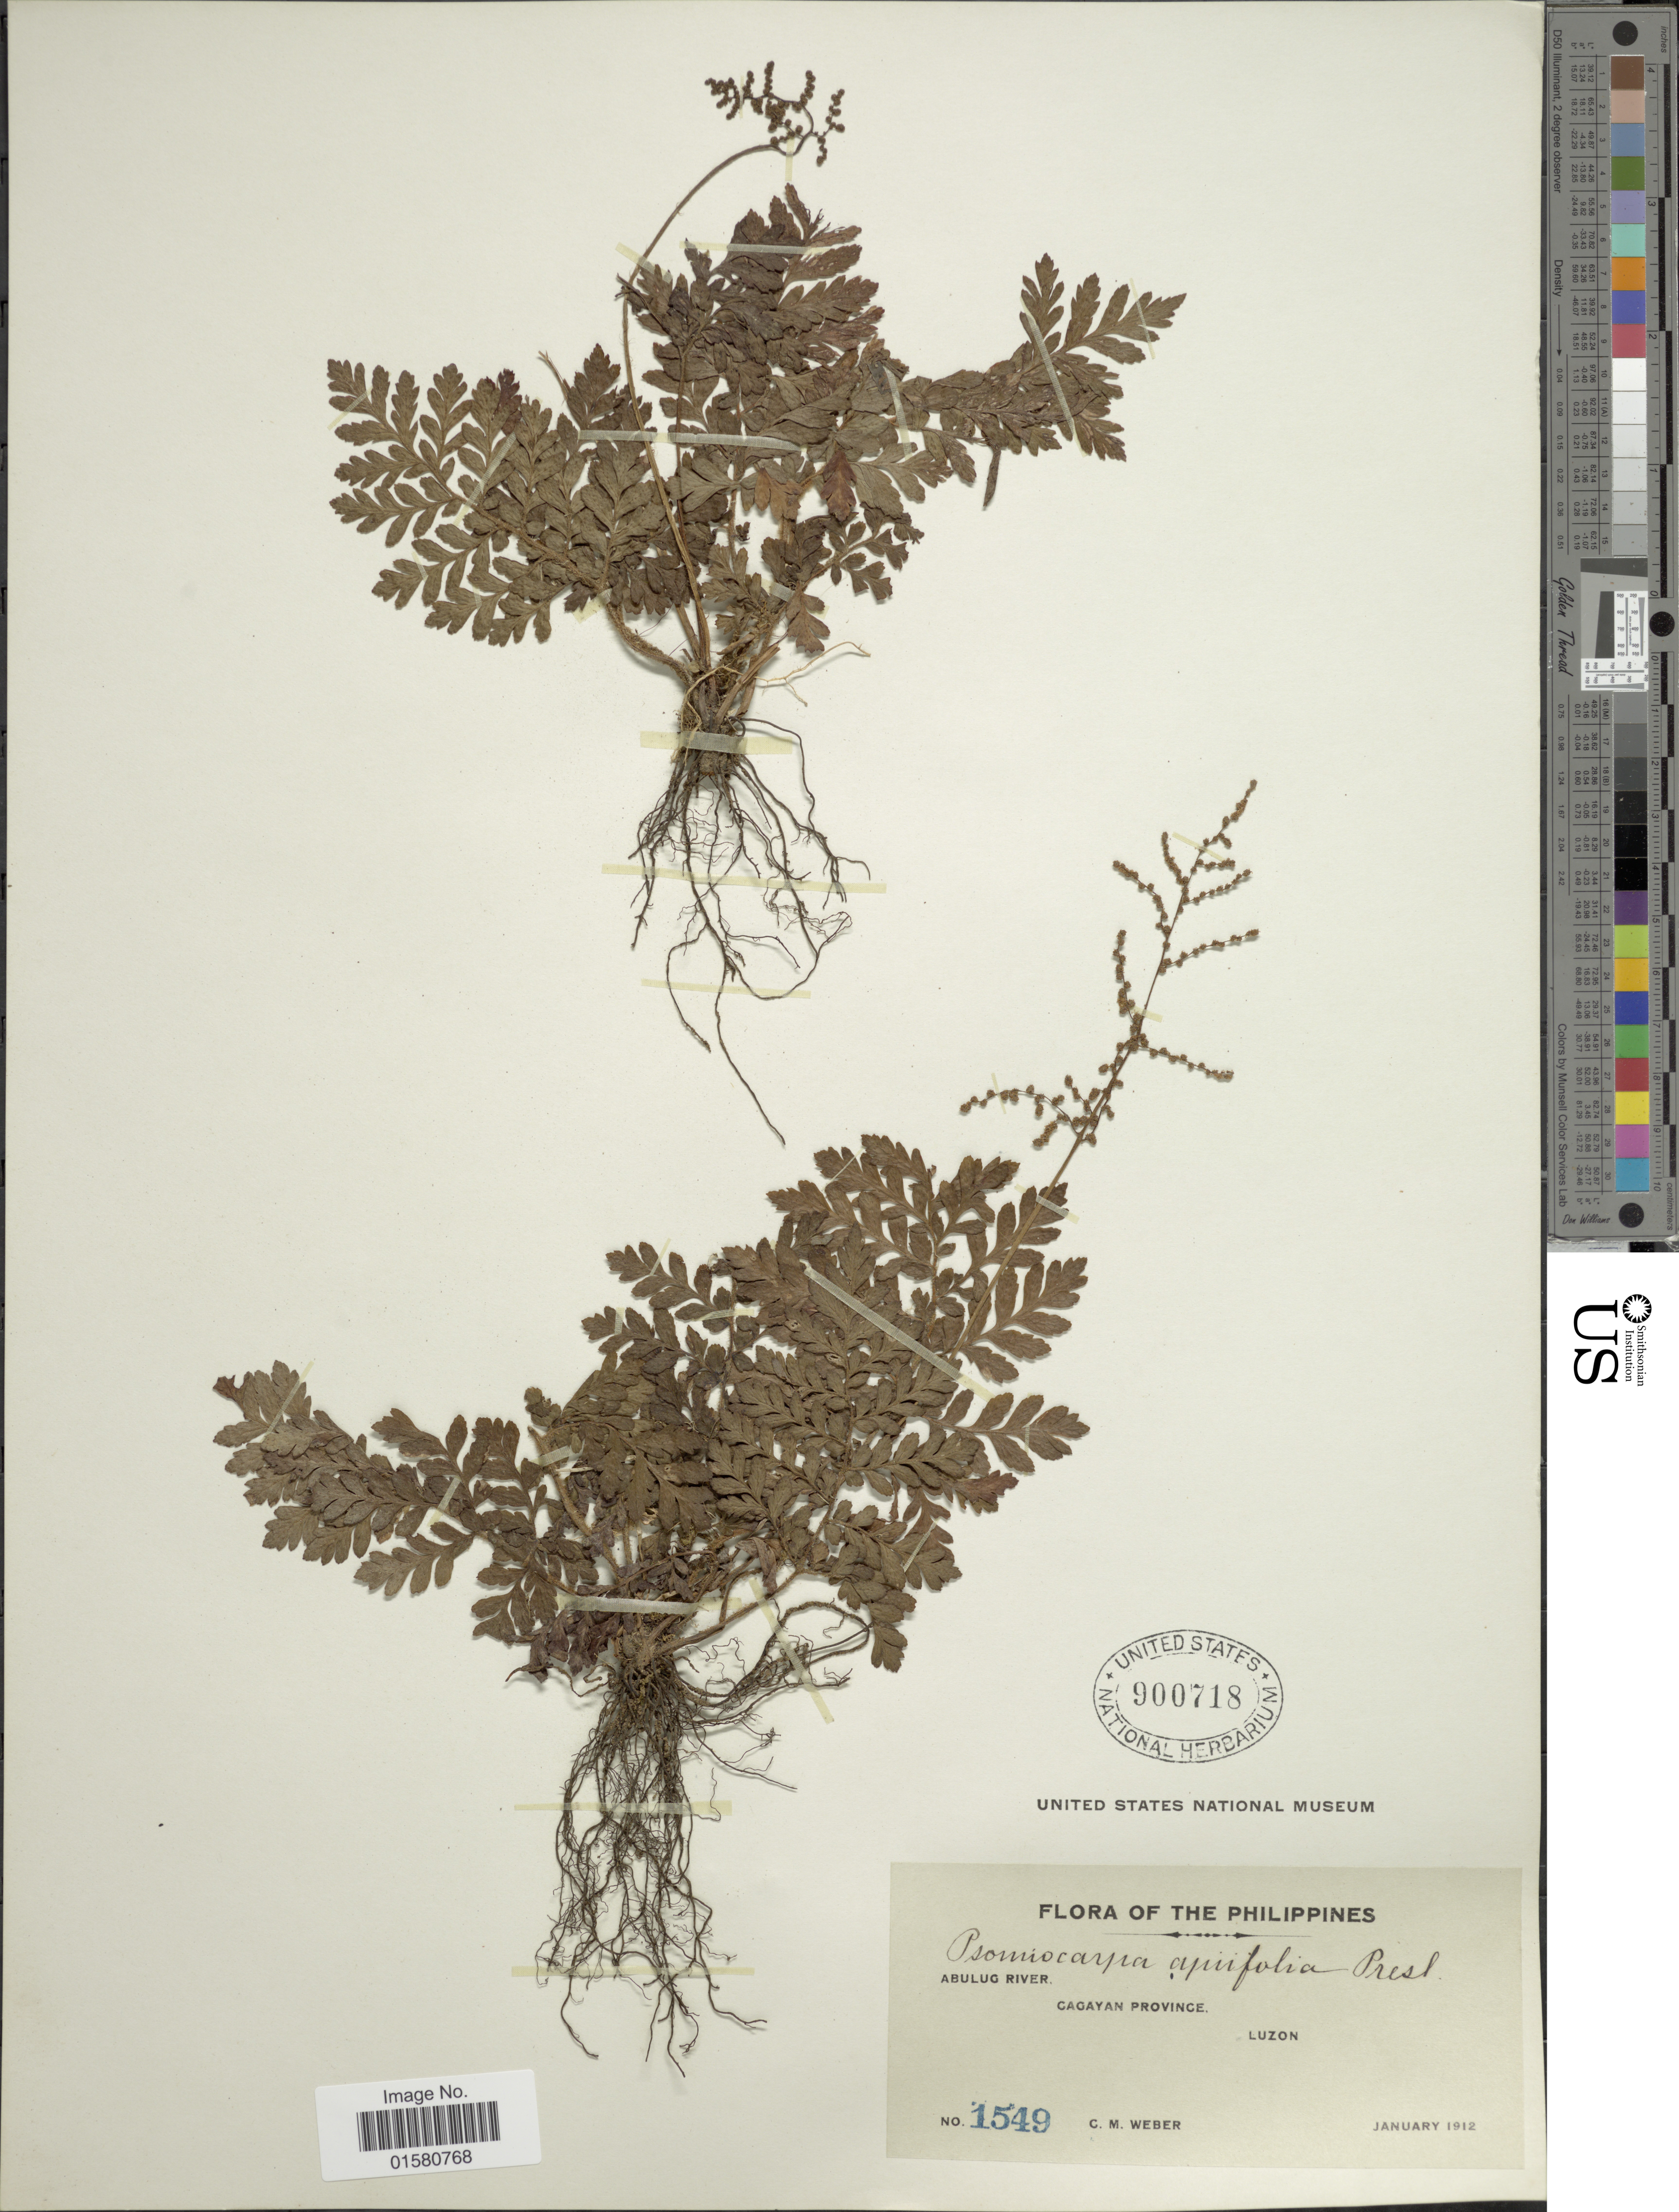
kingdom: Plantae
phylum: Tracheophyta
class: Polypodiopsida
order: Polypodiales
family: Tectariaceae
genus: Tectaria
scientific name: Tectaria apiifolia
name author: (Schkuhr) Copel.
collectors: C. M. Weber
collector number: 1549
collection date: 1912-01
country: Philippines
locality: Abulug River, Cagayan Province. Luzon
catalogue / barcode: US 900718